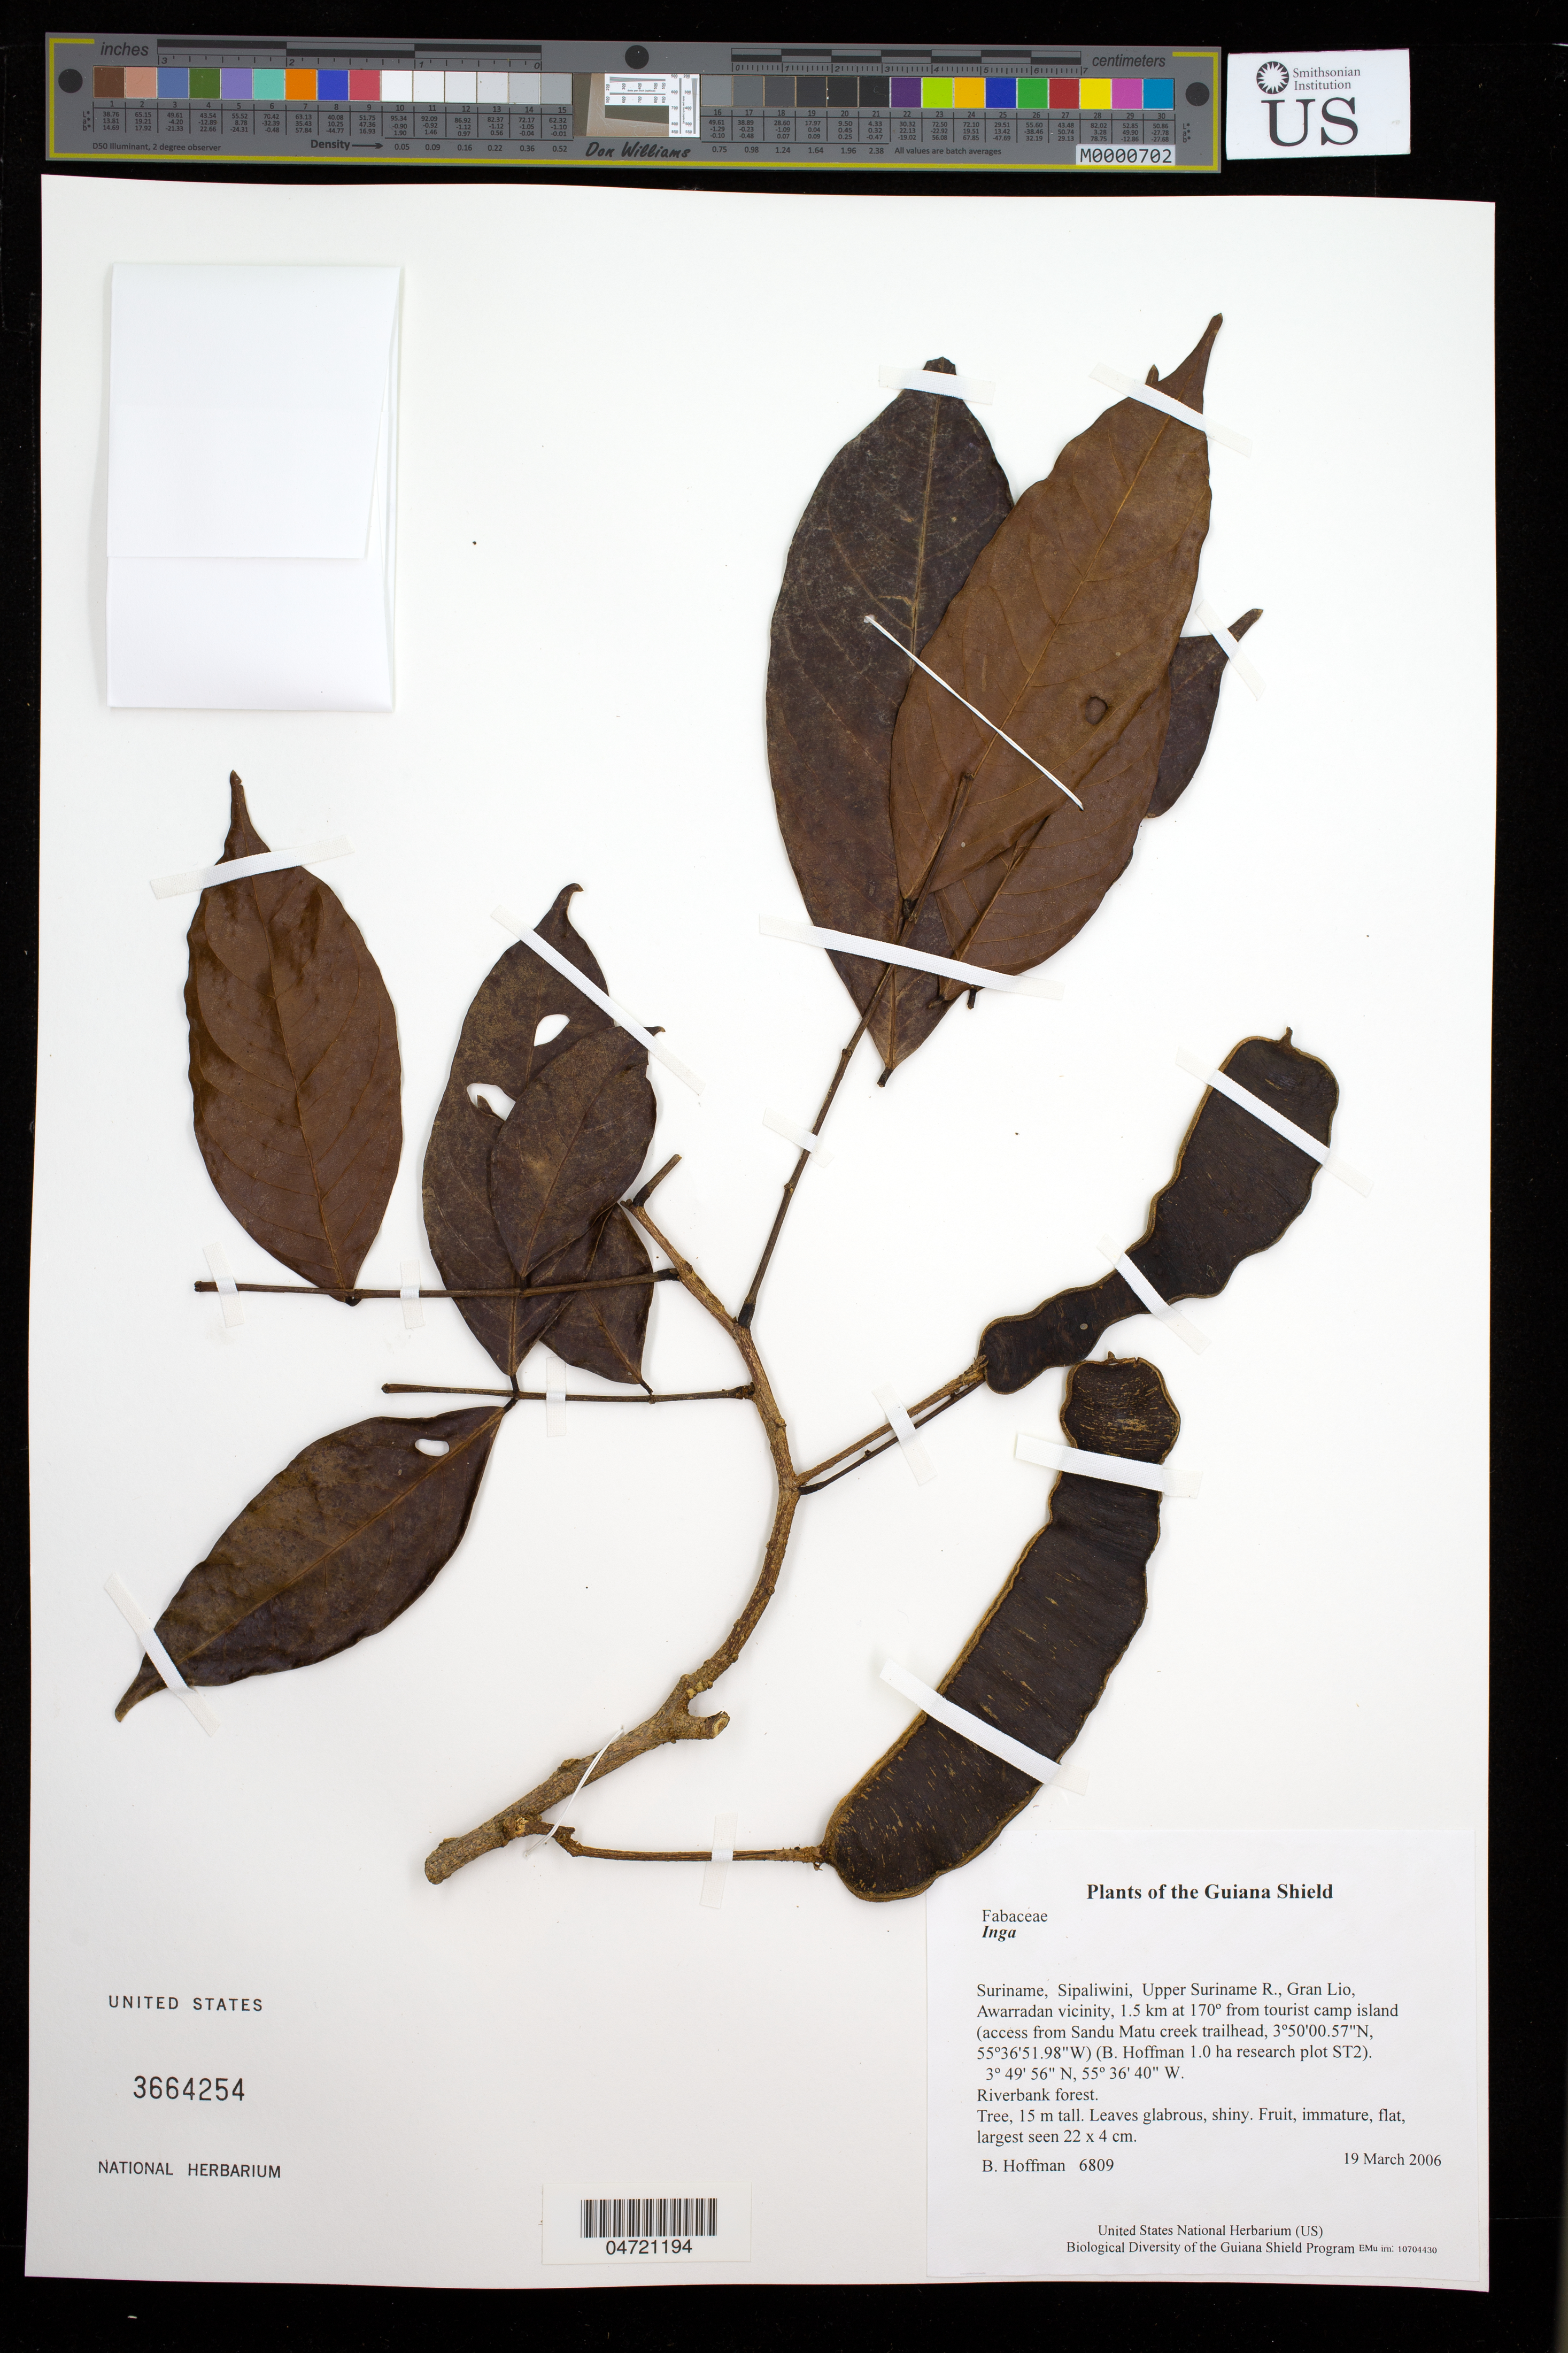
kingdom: Plantae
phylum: Tracheophyta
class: Magnoliopsida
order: Fabales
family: Fabaceae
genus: Inga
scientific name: Inga sp.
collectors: B. Hoffman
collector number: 6809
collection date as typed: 19 March 2006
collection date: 2006-03-19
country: Suriname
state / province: Sipaliwini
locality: Upper Suriname R., Gran Lio, Awarradan vicinity, 1.5 km at 170º from tourist camp island (access from Sandu Matu creek trailhead, 3º50'00.57"N, 55º36'51.98"W) (B. Hoffman 1.0 ha research plot ST2)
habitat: Riverbank forest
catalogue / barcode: US 3664254